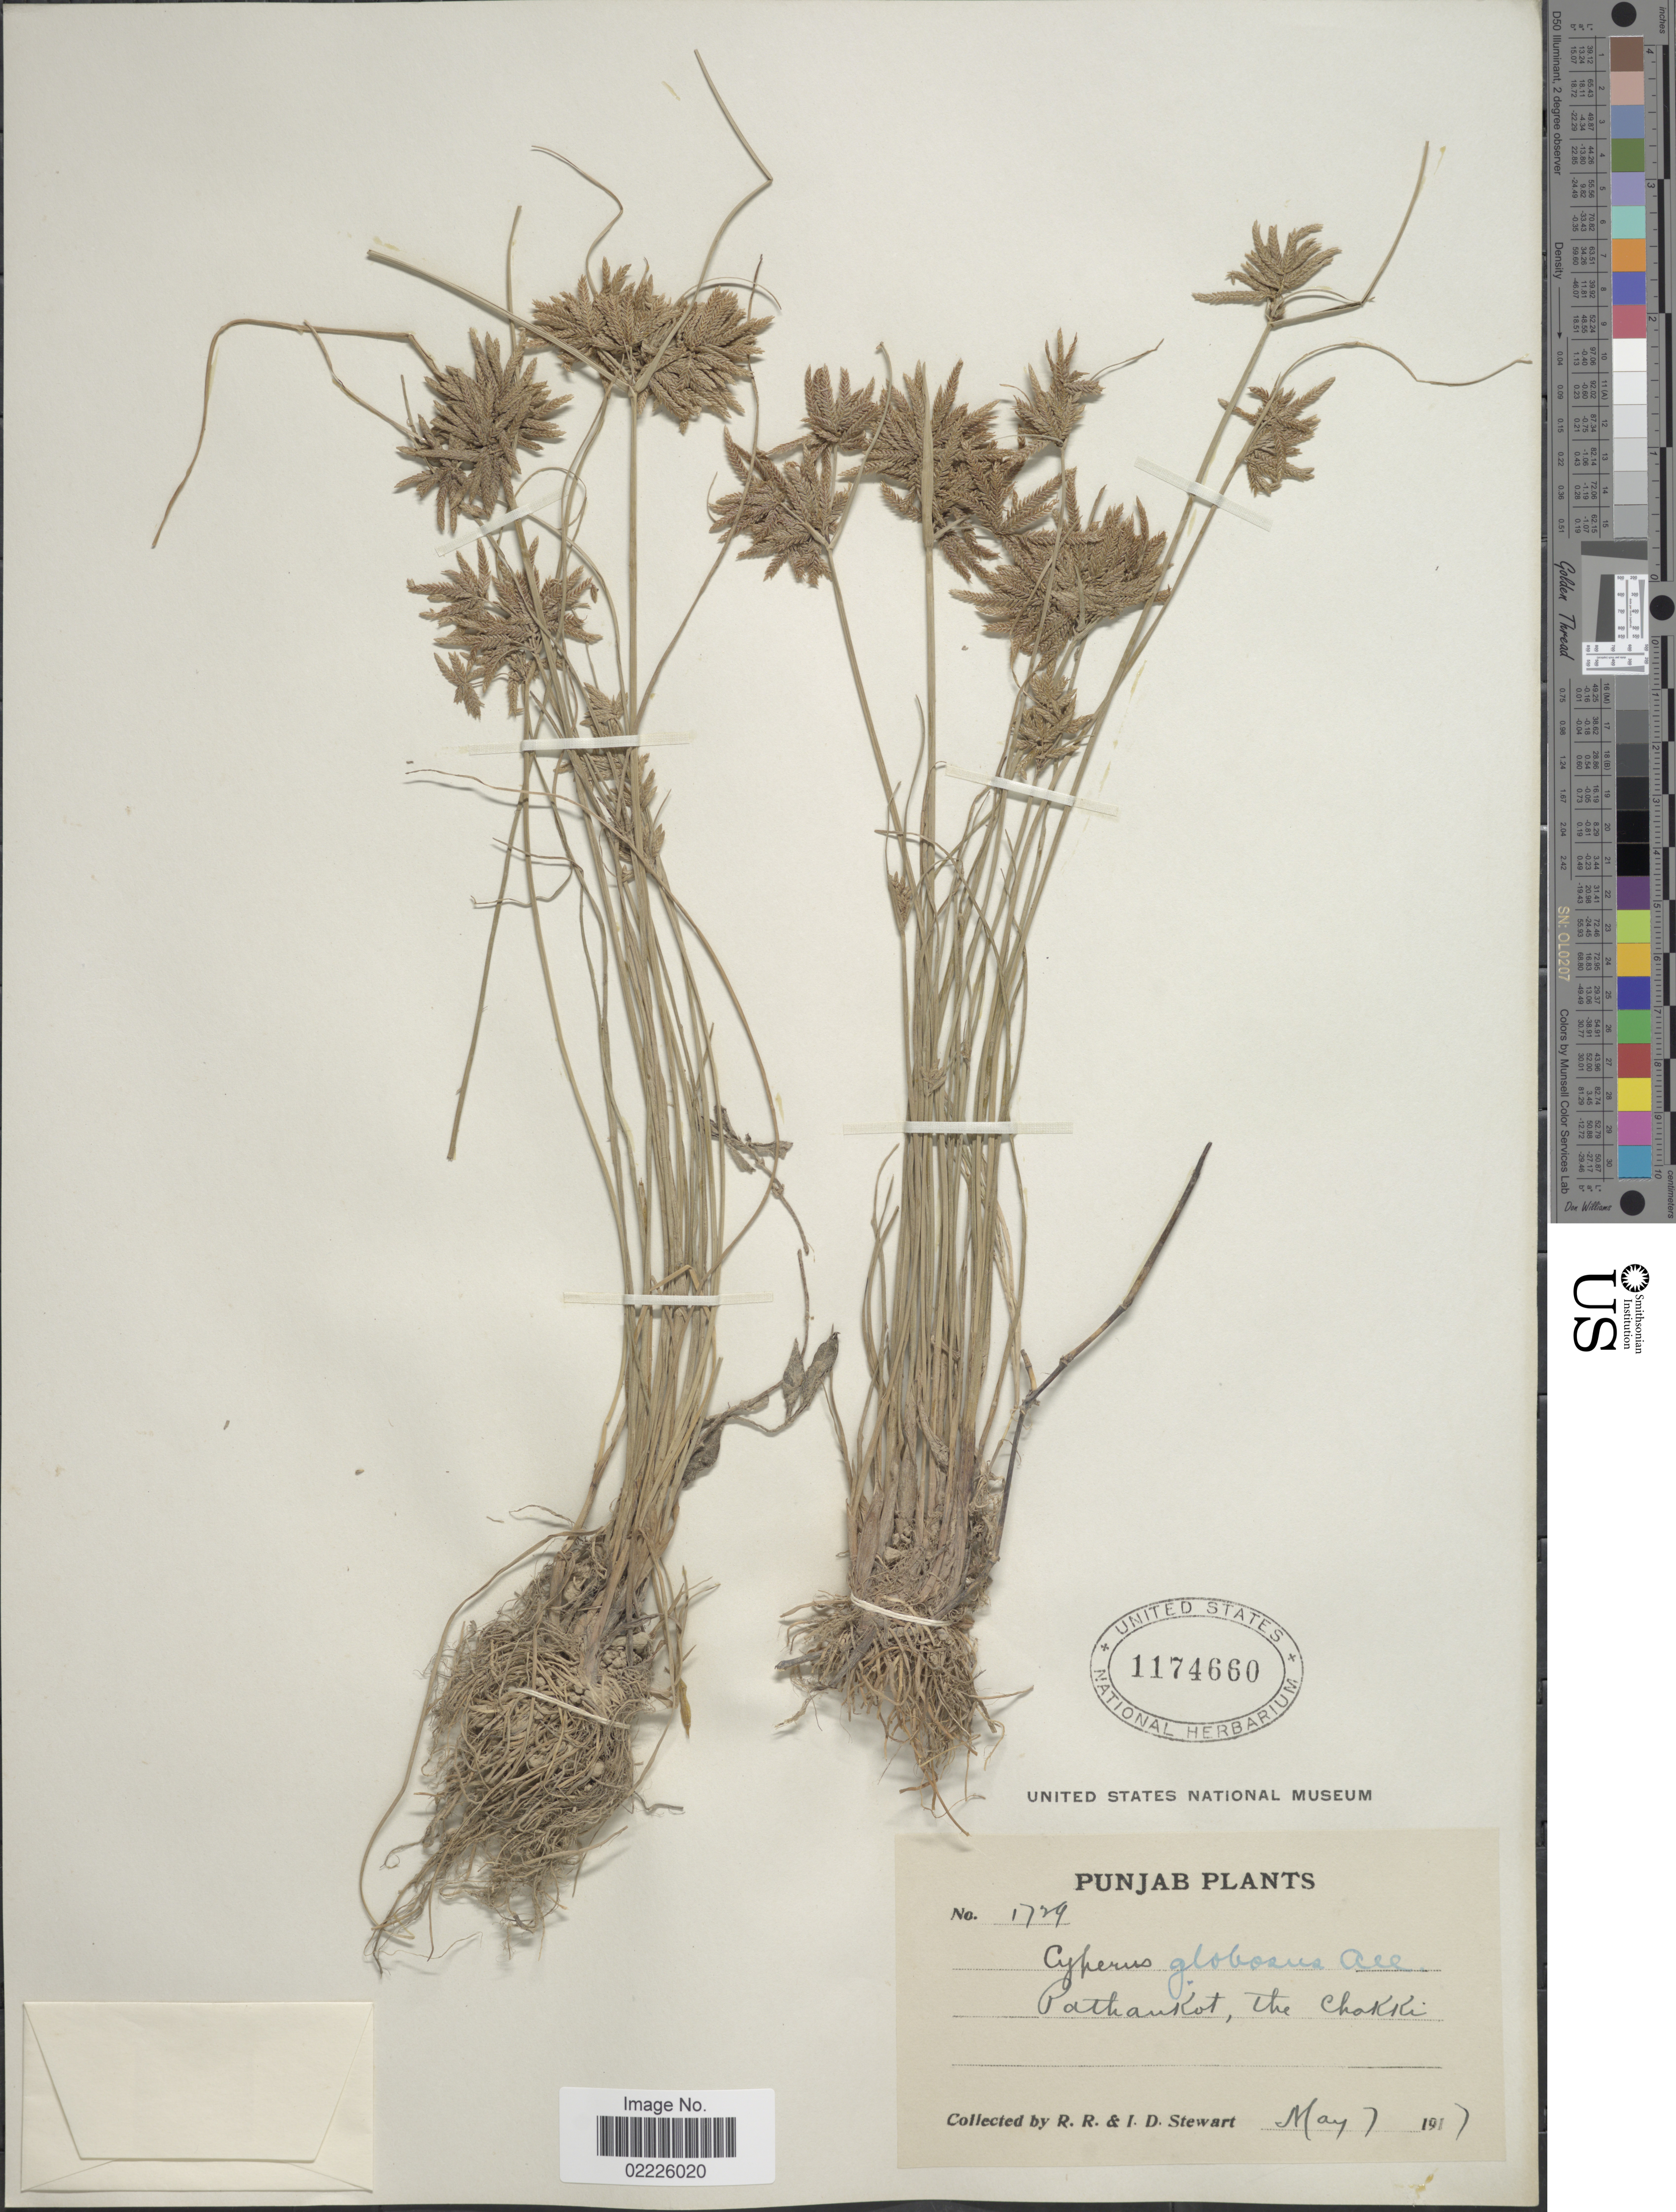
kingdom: Plantae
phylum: Tracheophyta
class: Liliopsida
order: Poales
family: Cyperaceae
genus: Cyperus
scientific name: Cyperus flavidus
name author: Retz.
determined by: Strong, Mark T., (BOT), Smithsonian Institution - National Museum of Natural History (UNITED STATES)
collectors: R. R. Stewart & I. Stewart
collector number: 1729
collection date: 1917-05-07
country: India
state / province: Punjab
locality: Punjab, Pathankot, the Chokki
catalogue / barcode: US 1174660